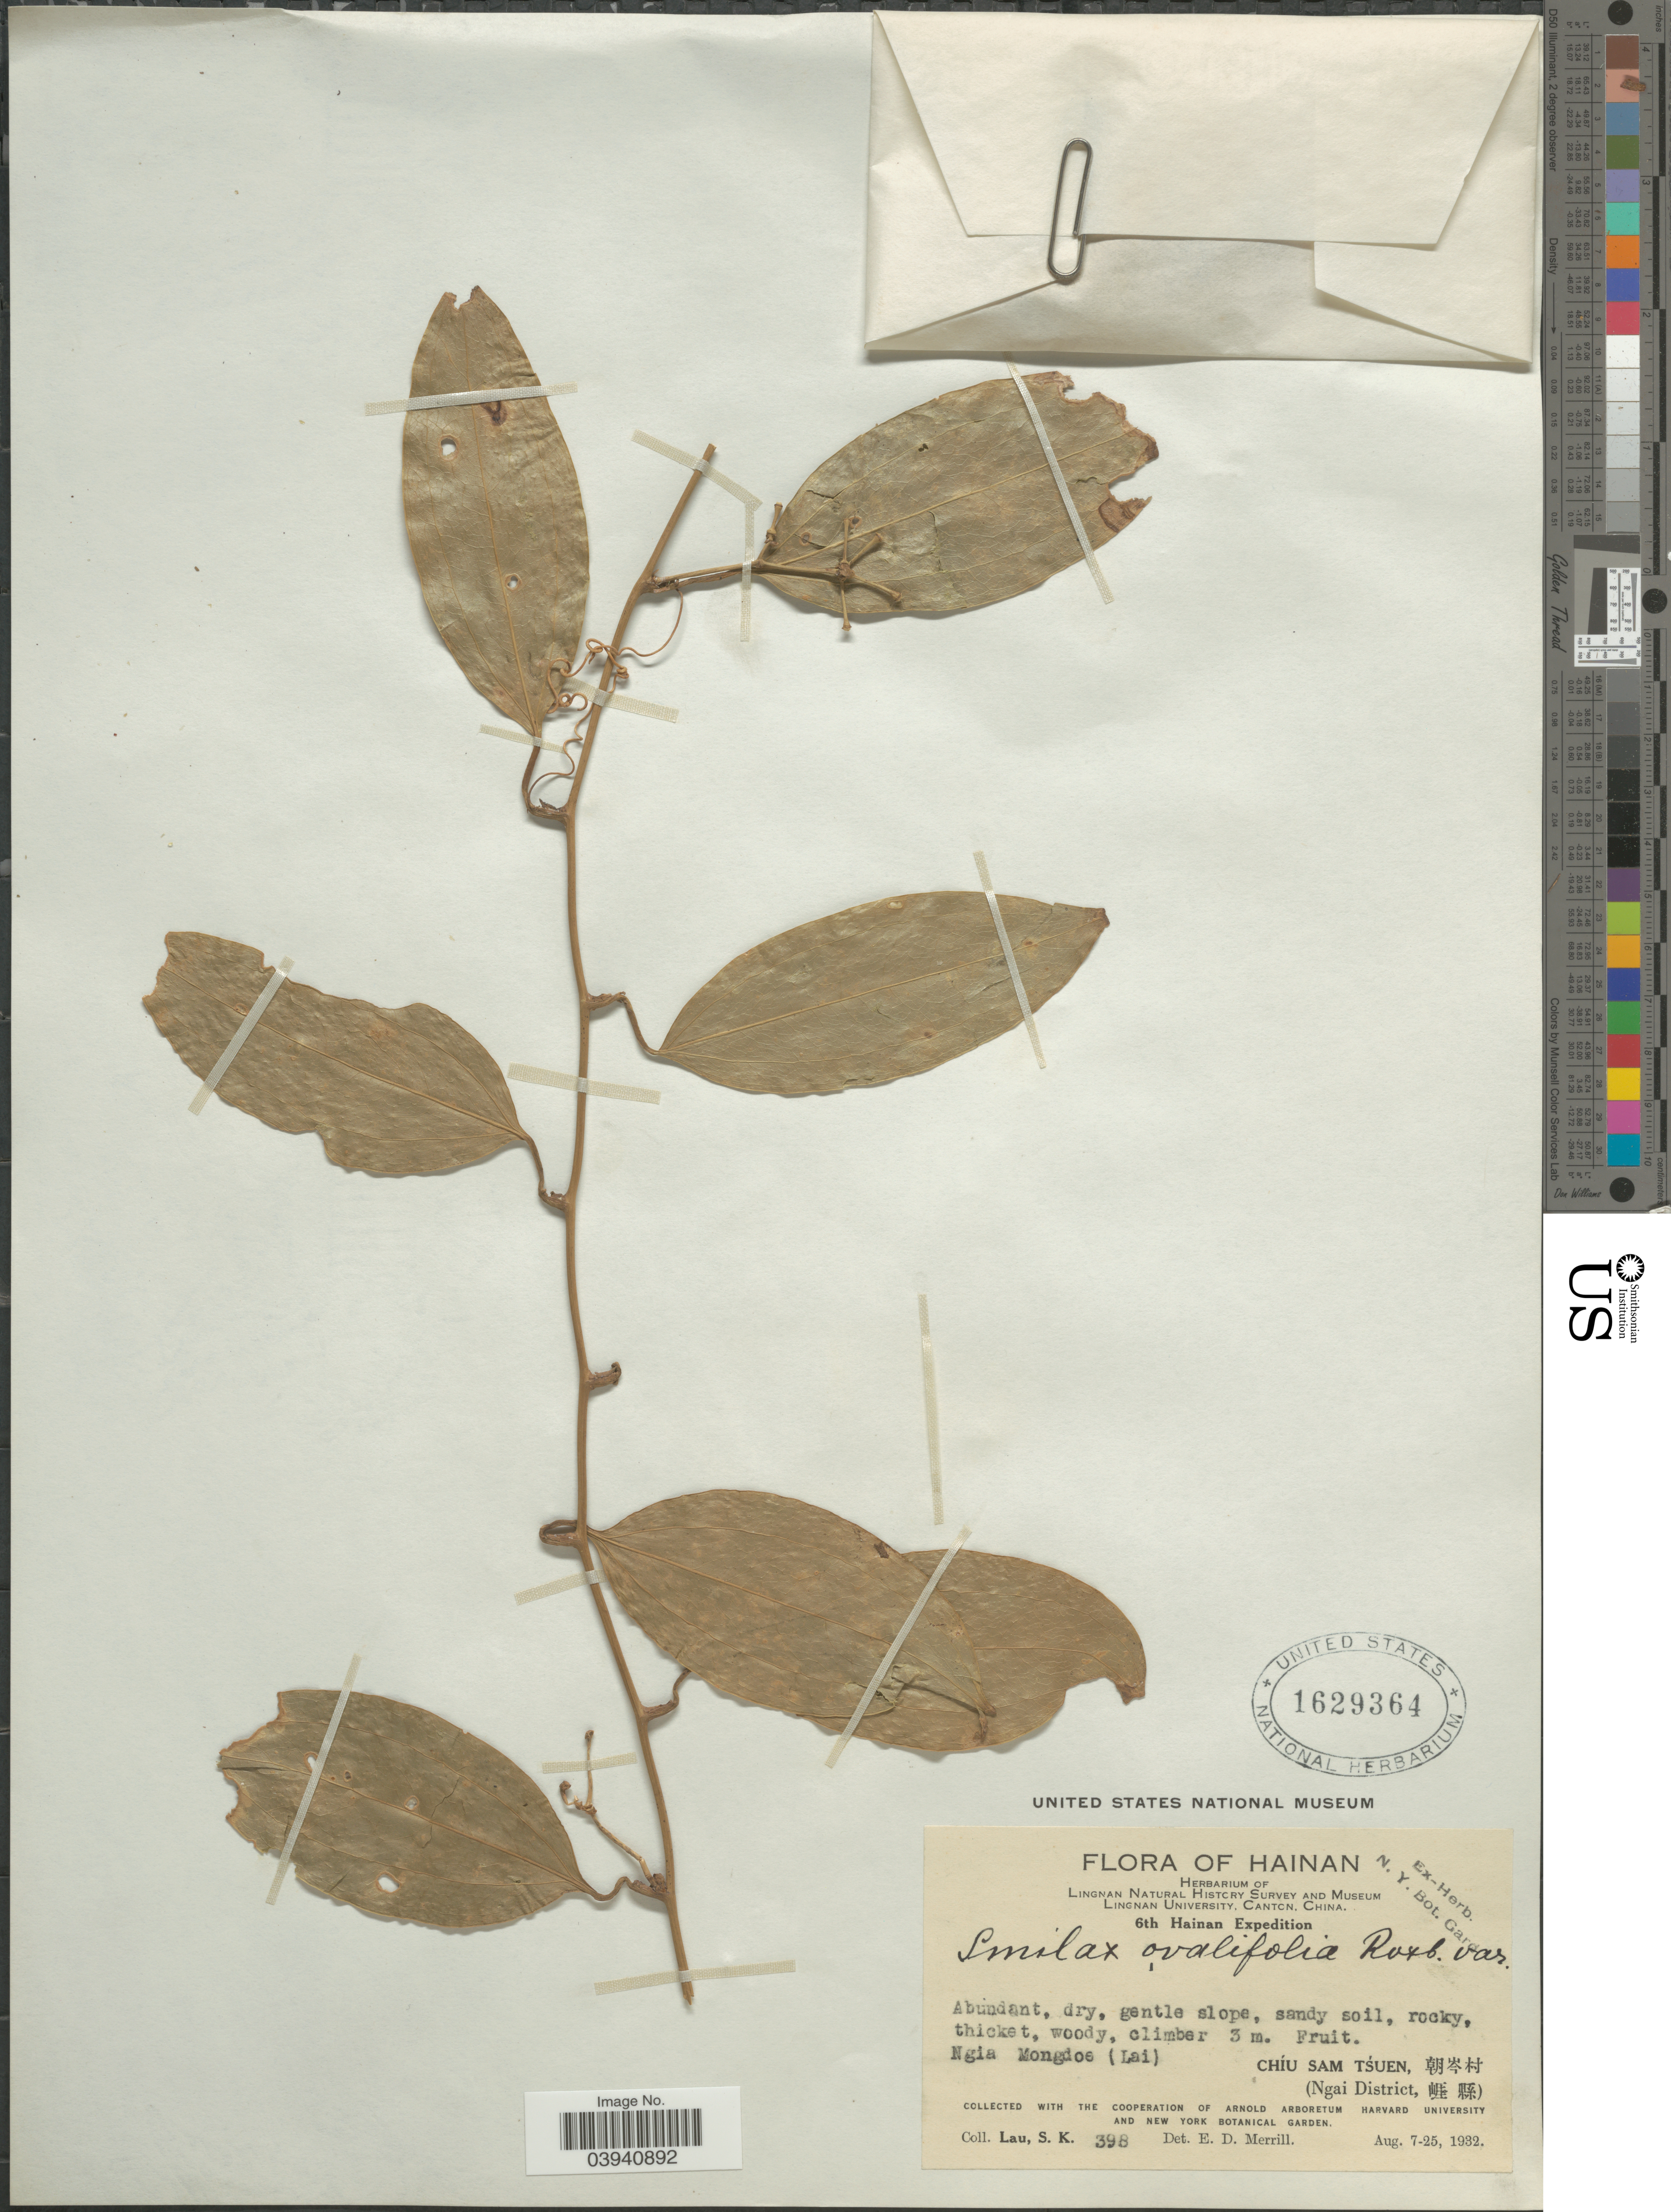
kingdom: Plantae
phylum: Tracheophyta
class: Liliopsida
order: Liliales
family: Smilacaceae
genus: Smilax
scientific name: Smilax ovalifolia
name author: Roxb. ex D. Don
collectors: S. K. Lau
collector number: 398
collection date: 1932-08-07/1932-08-25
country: China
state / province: Hainan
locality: Ngia Mongdos (Lai) Chíu Sam Tśuen (Ngai District).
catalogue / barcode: US 1629364